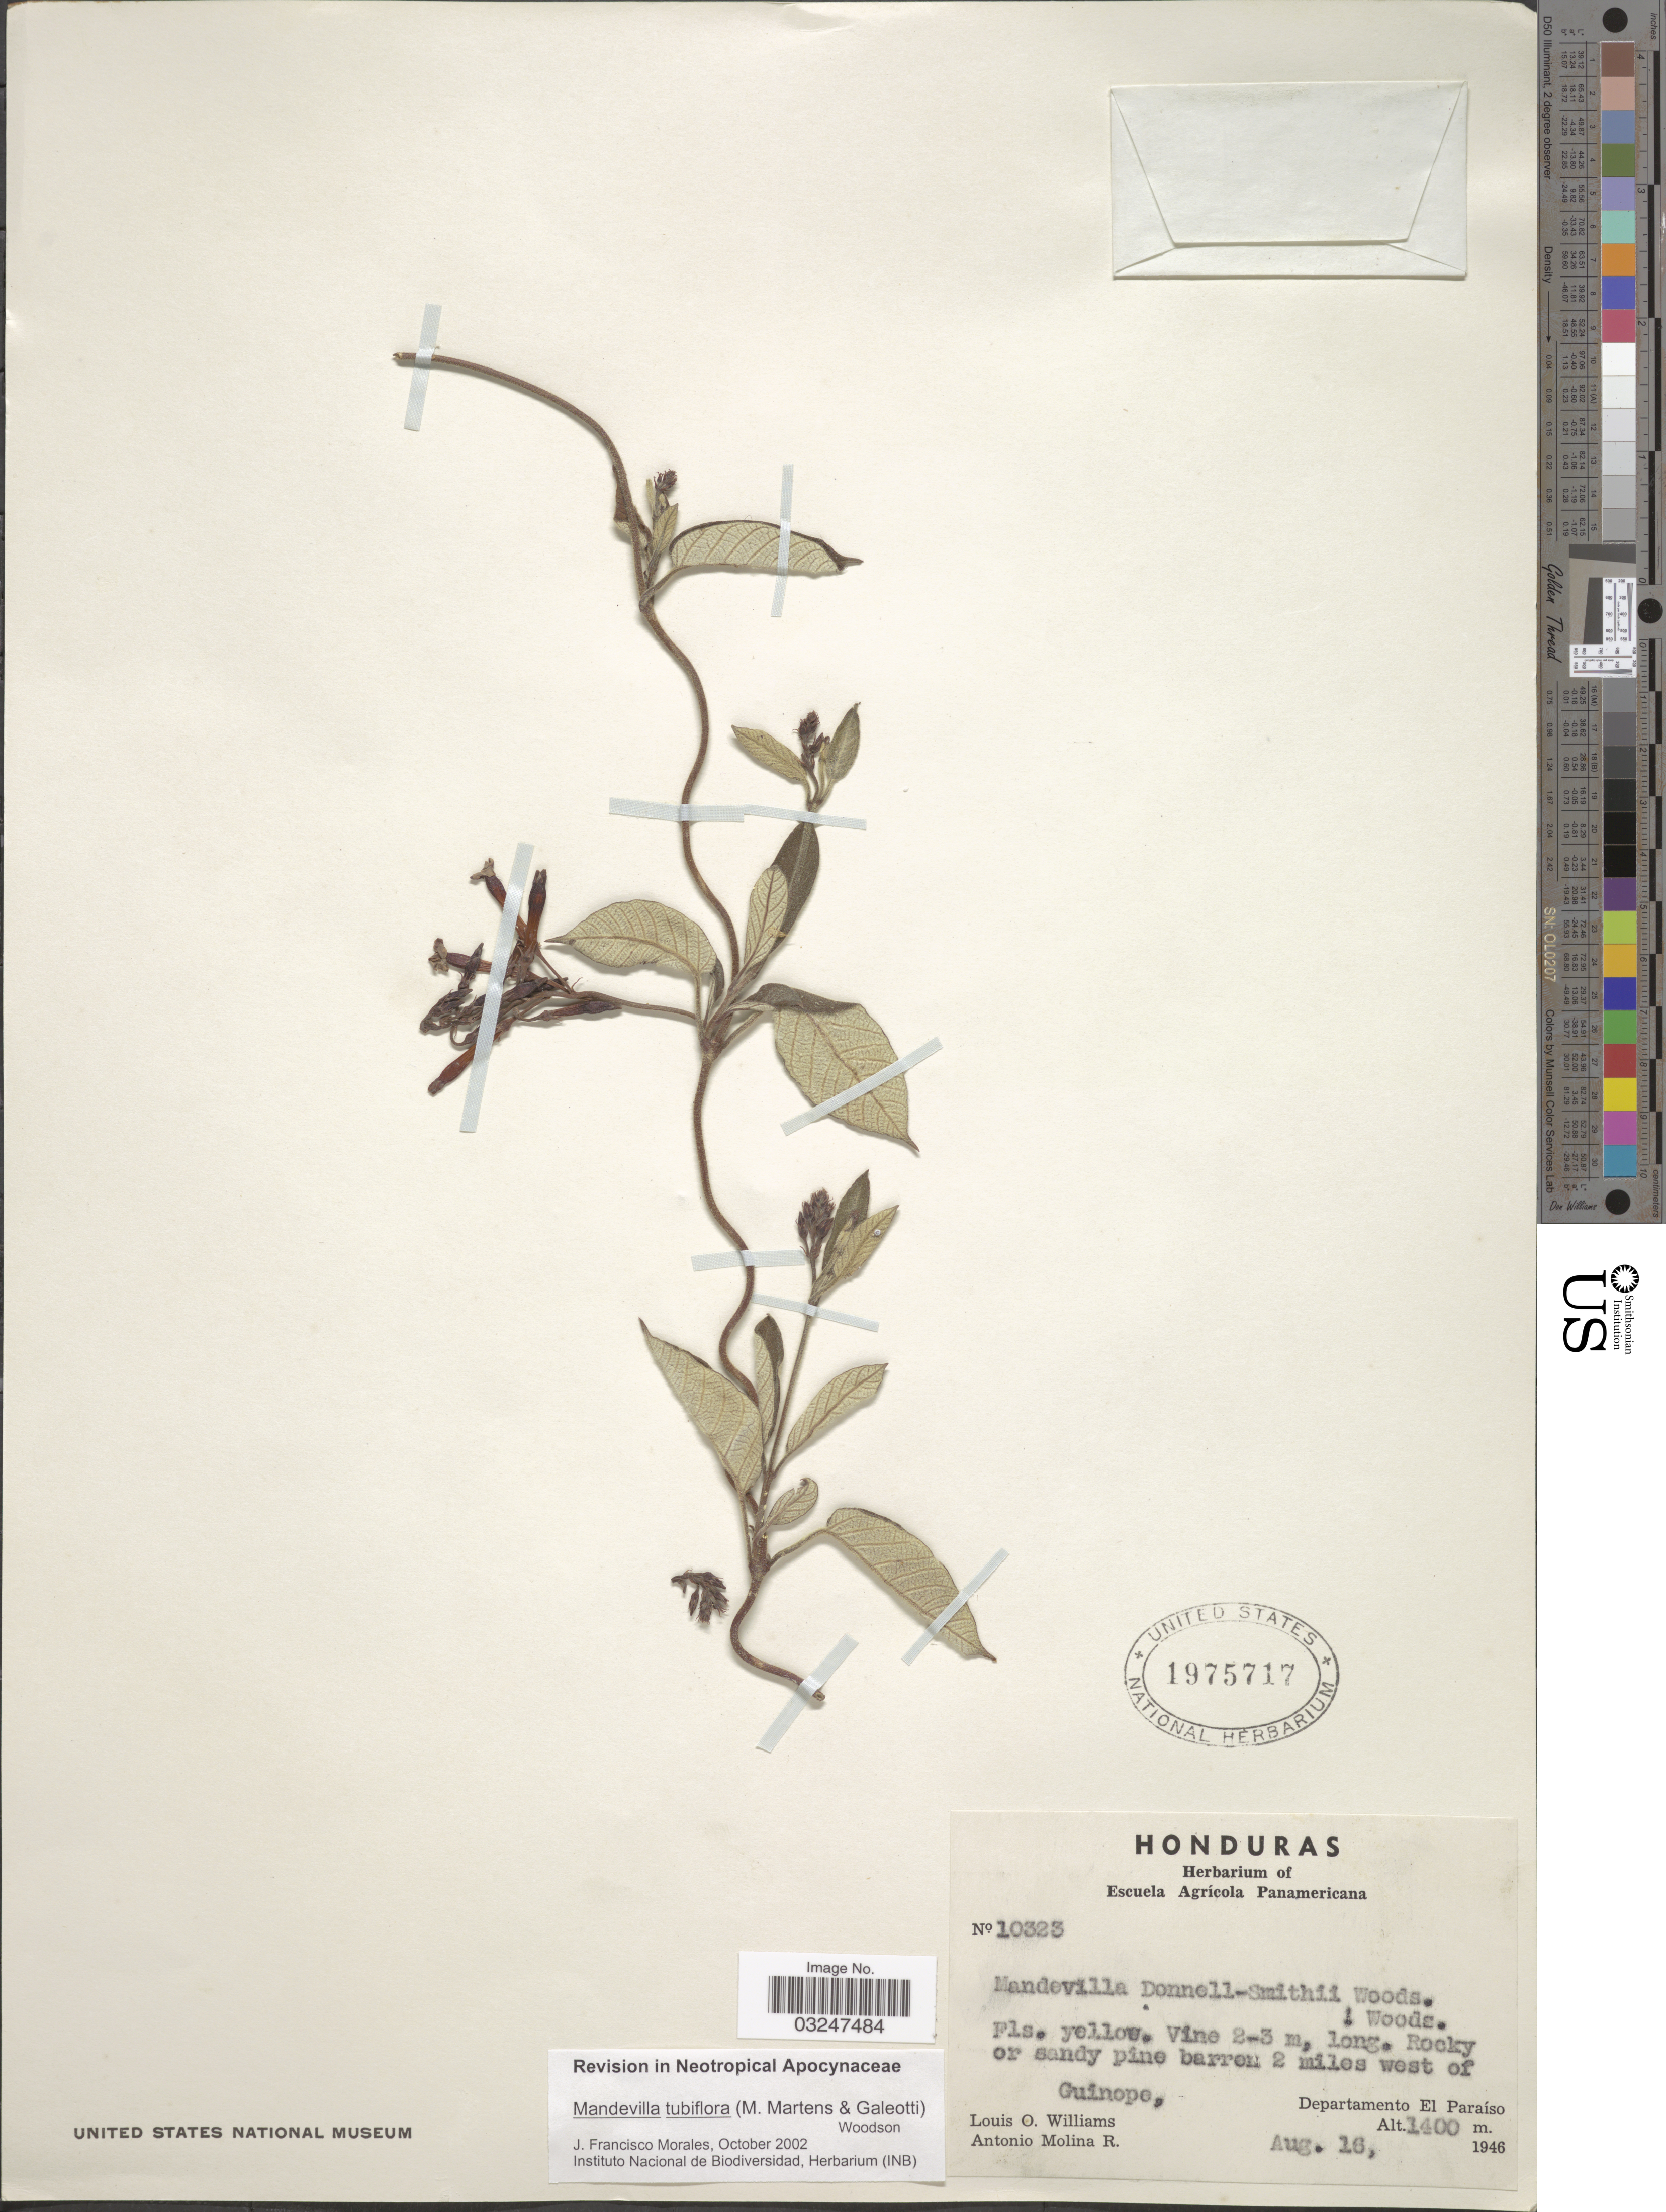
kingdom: Plantae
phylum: Tracheophyta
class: Magnoliopsida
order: Gentianales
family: Apocynaceae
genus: Mandevilla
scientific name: Mandevilla tubiflora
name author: (M. Martens & Galeotti) Woodson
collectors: L. O. Williams & A. Molina R.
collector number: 10323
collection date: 1946-08-16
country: Honduras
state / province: El Paraíso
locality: Rocky or sandy pine barren 2 miles west of Guinope, Departamento El Paraíso.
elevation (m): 1400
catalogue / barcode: US 1975717